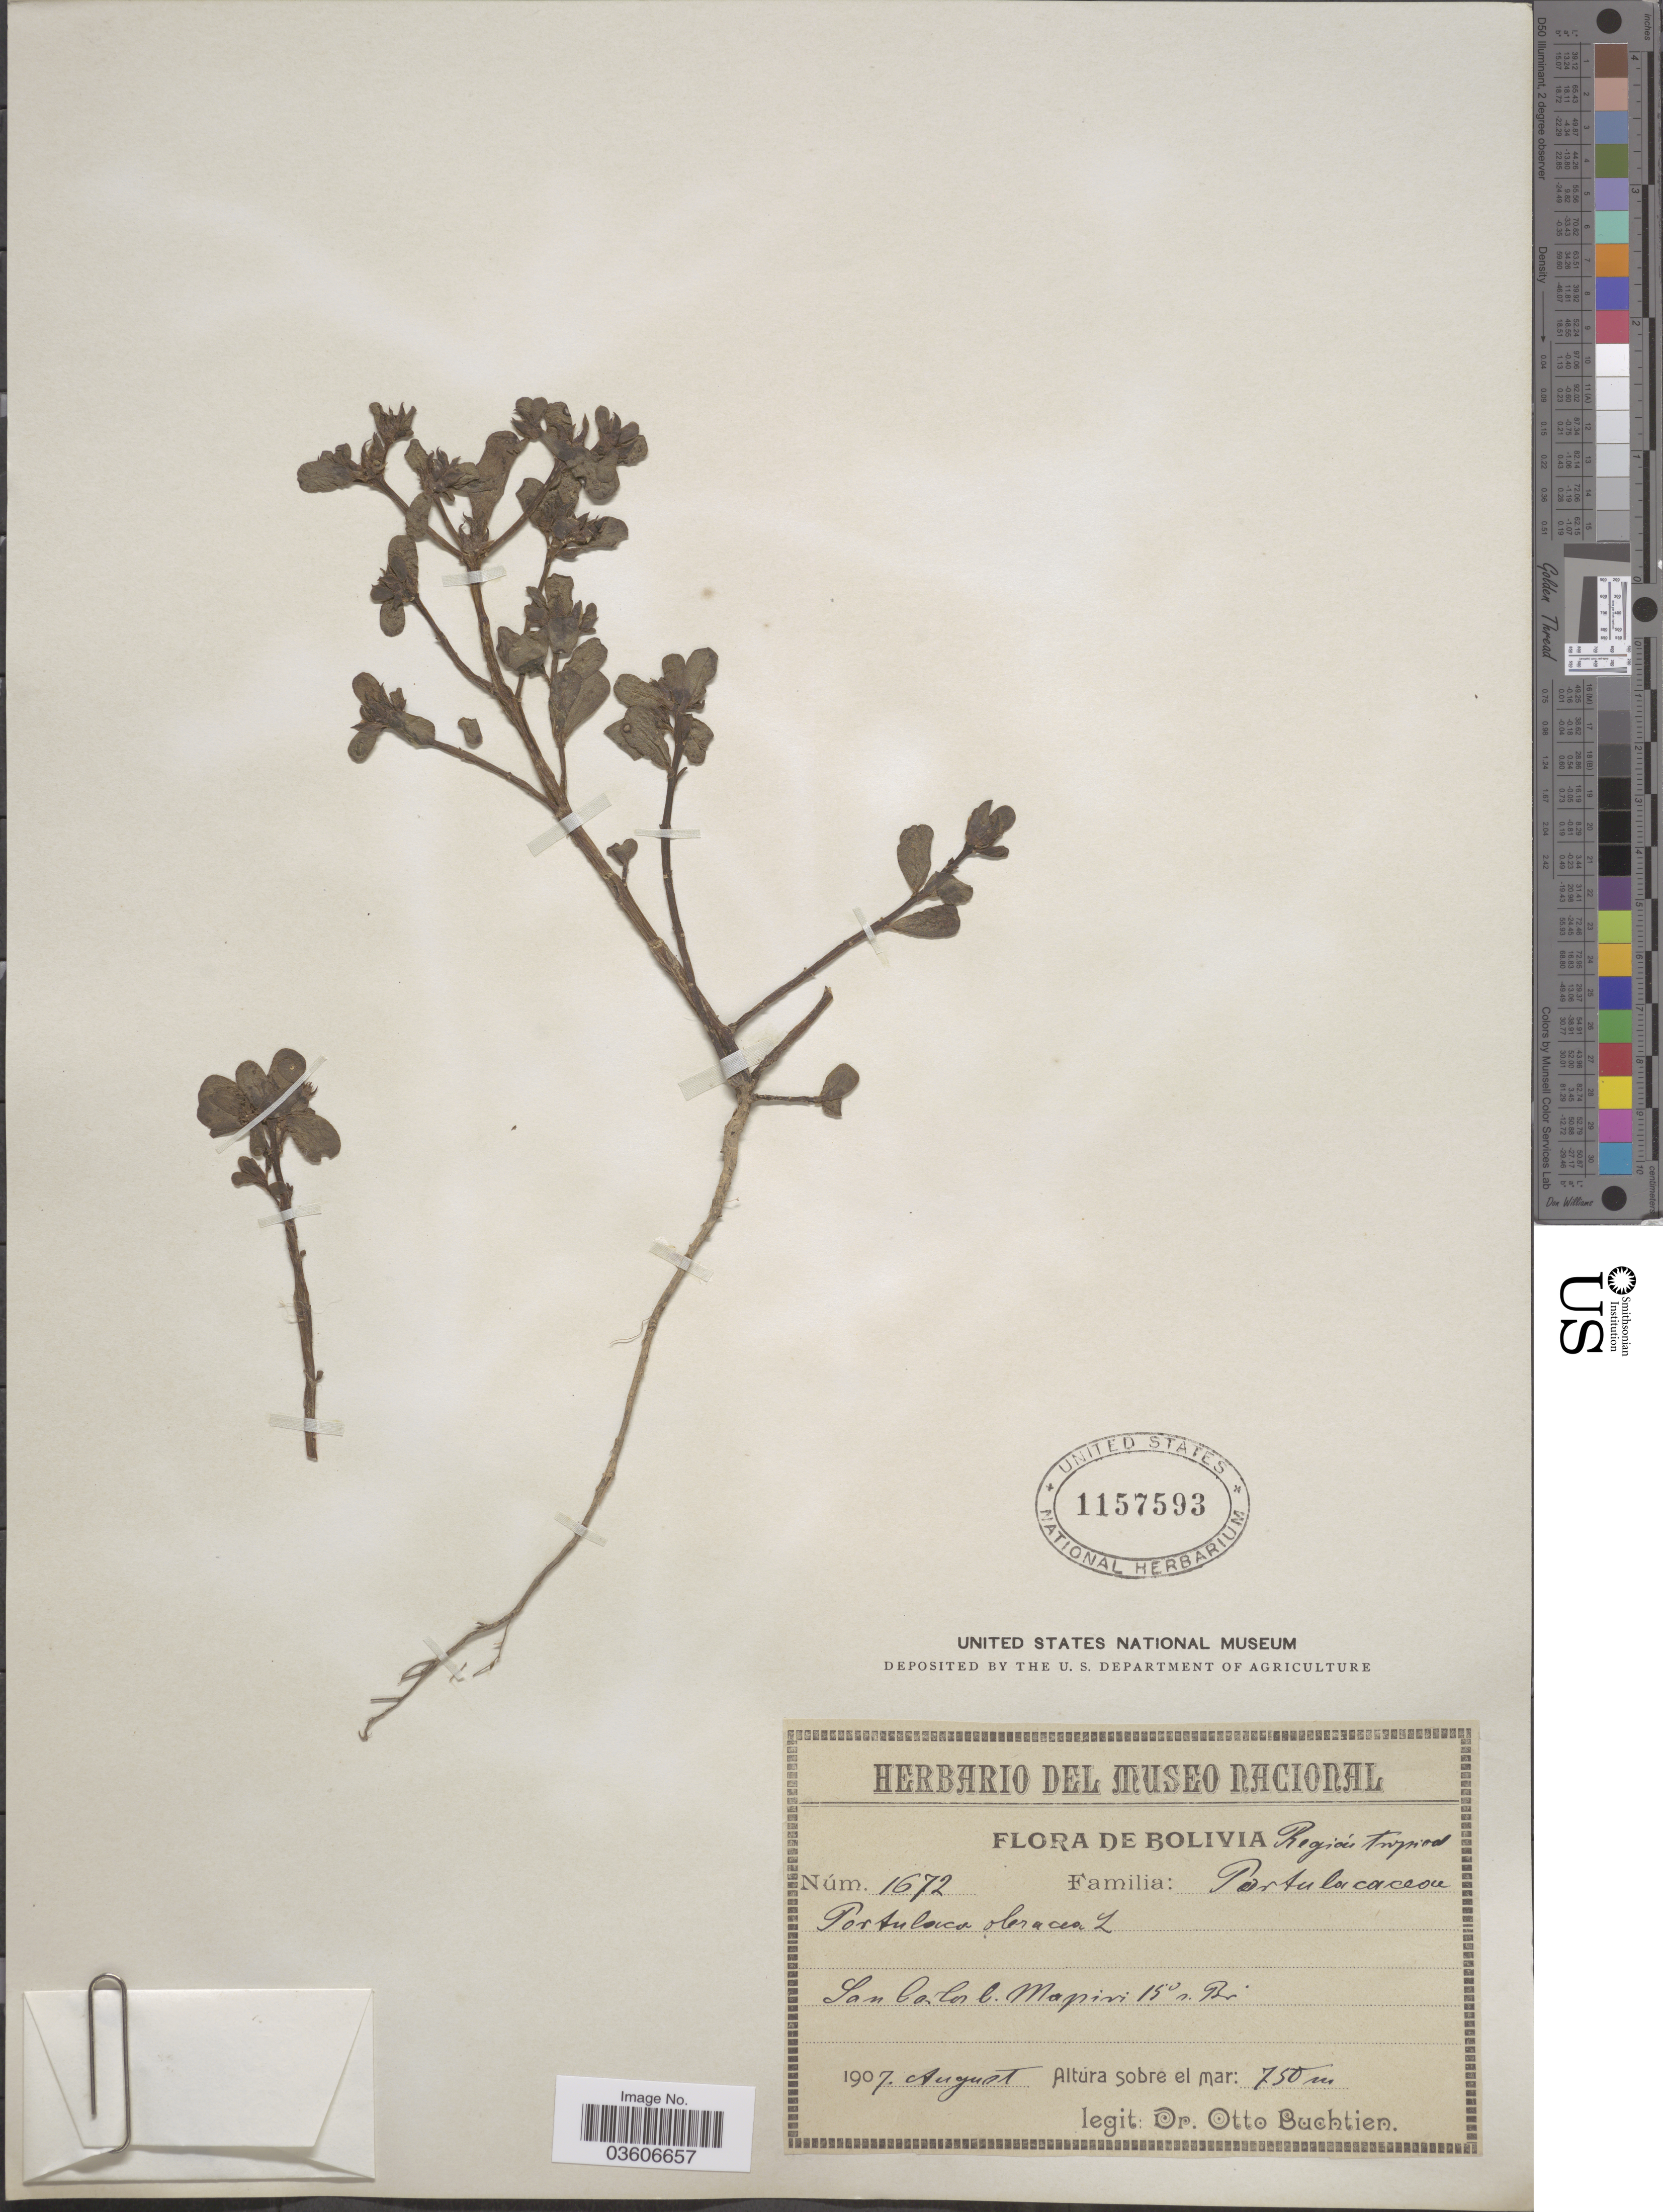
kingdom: Plantae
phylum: Tracheophyta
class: Magnoliopsida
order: Caryophyllales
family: Portulacaceae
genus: Portulaca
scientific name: Portulaca oleracea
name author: L.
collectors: O. Buchtien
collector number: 1672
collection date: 1907-08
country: Bolivia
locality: Región tropical. San Carlos b. Mapiri 15° s. Br.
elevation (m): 750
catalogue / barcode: US 1157593